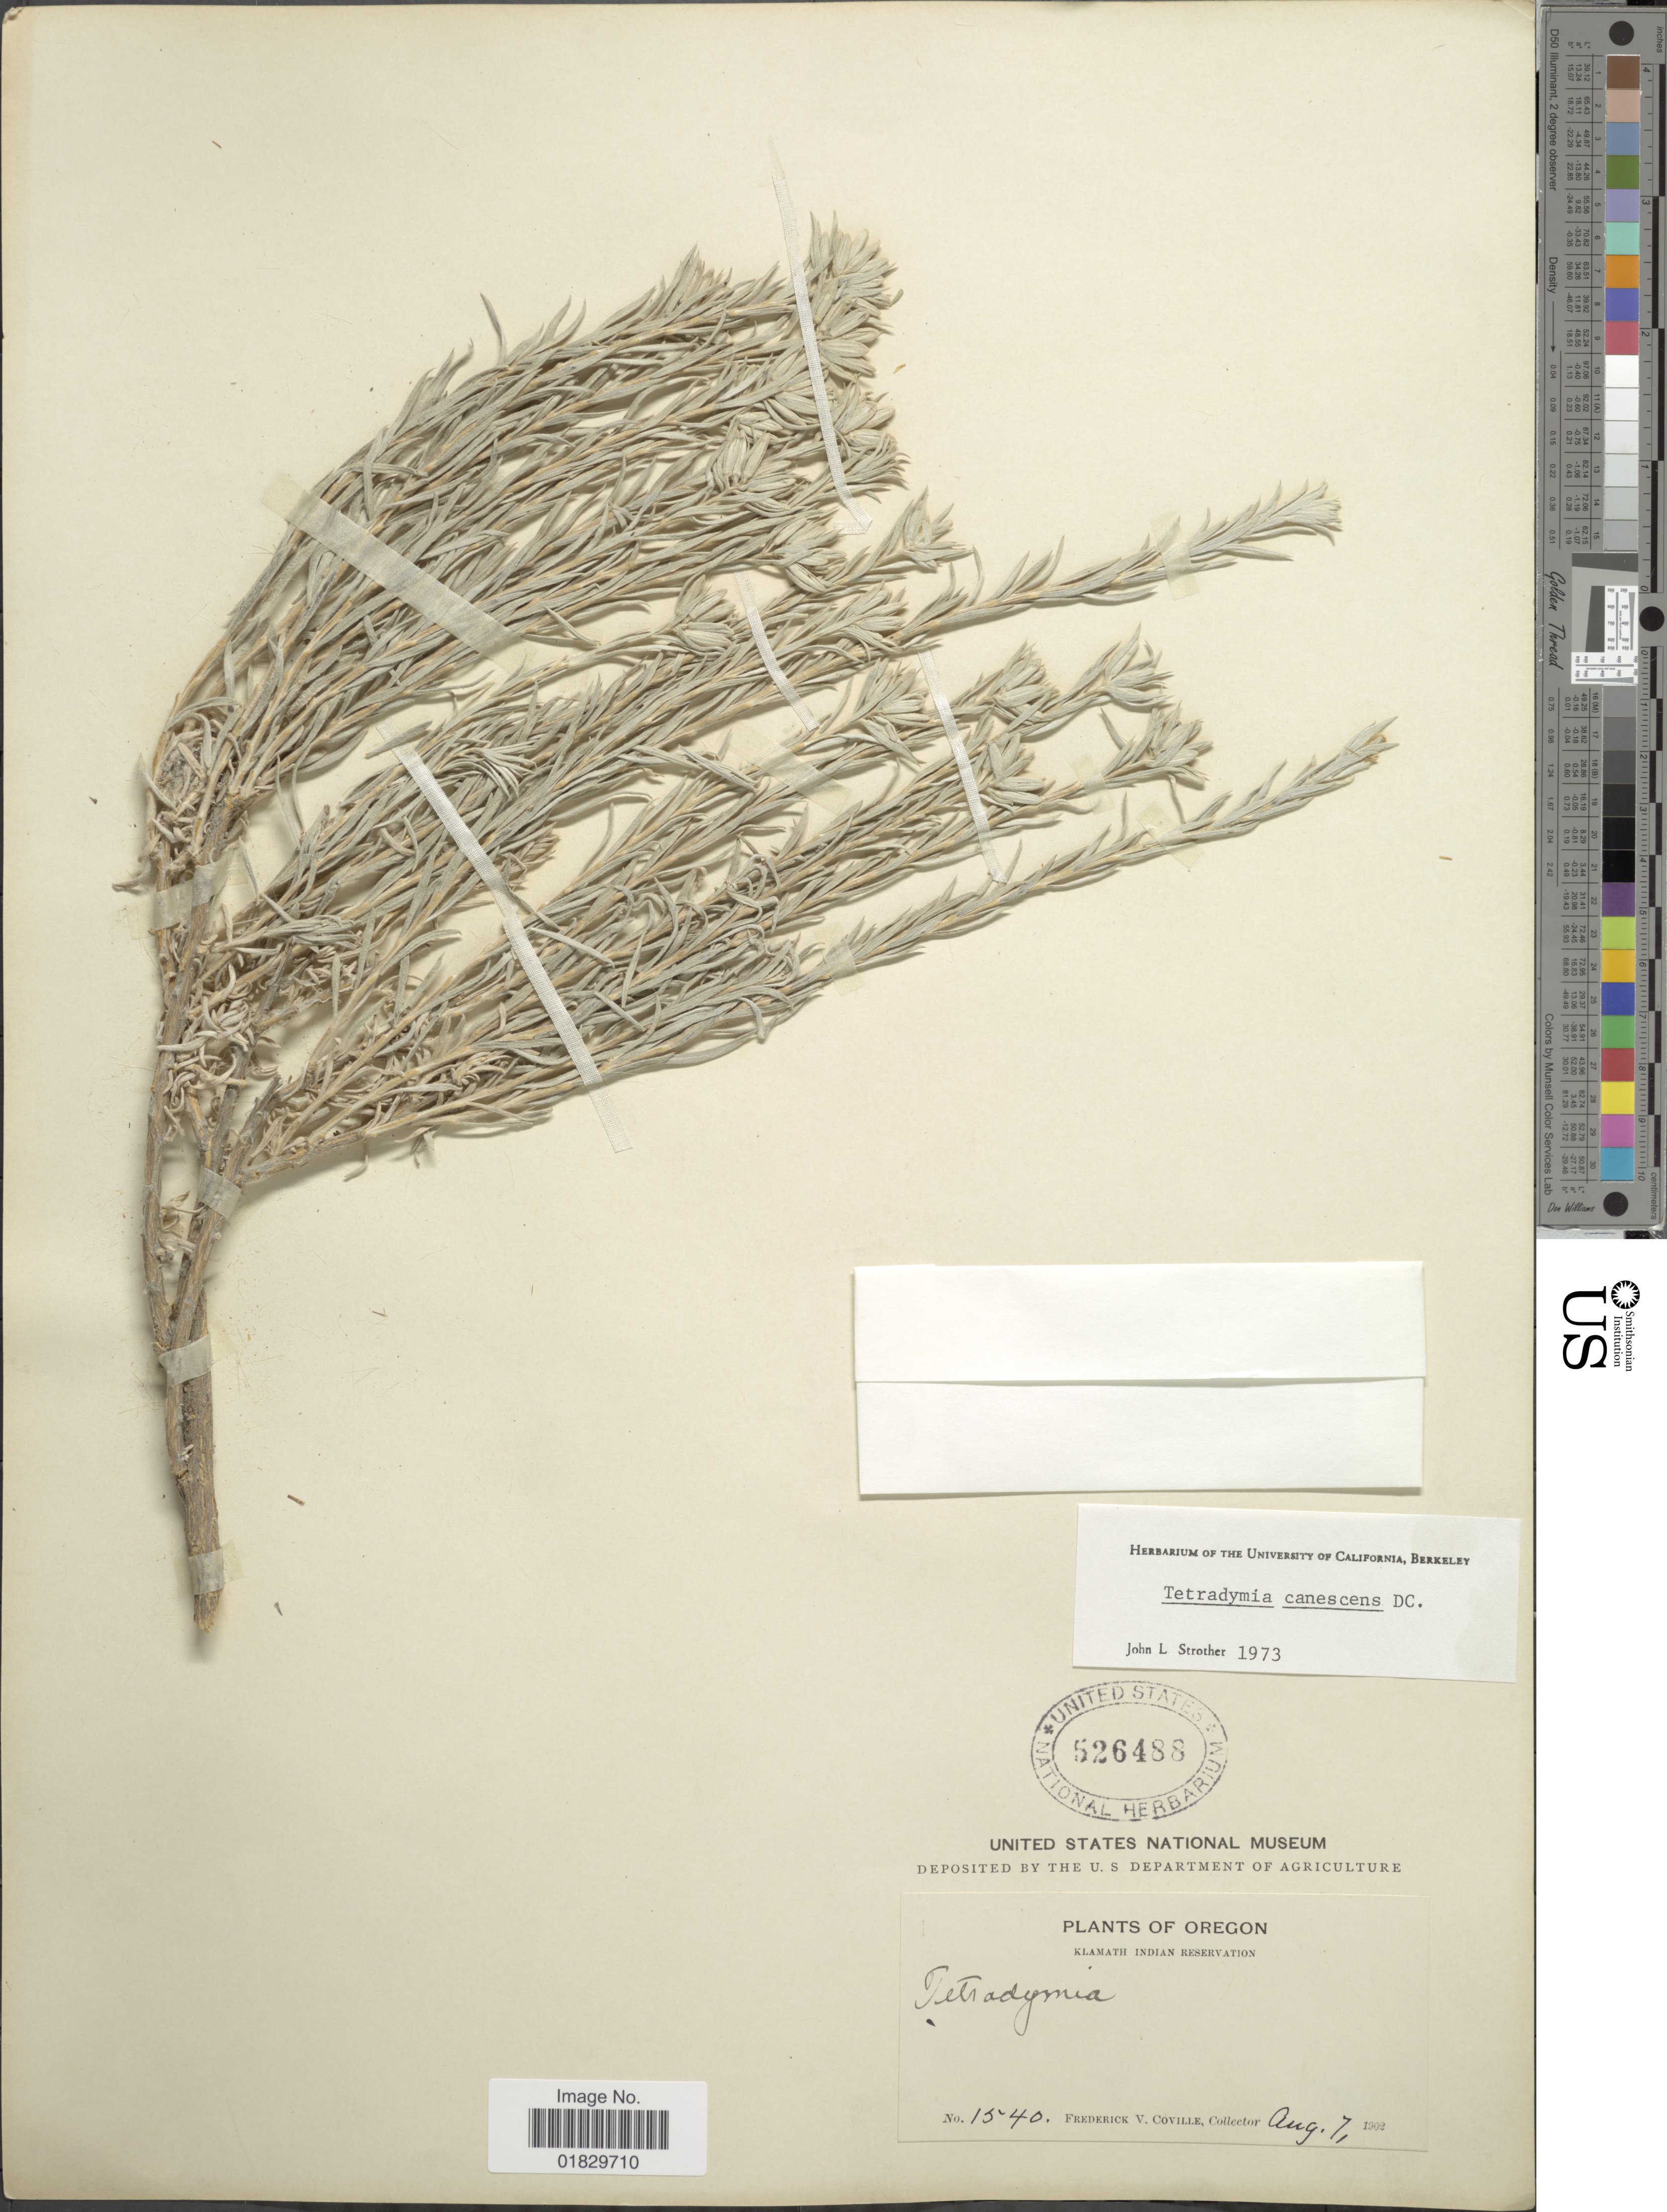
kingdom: Plantae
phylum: Tracheophyta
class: Magnoliopsida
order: Asterales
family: Asteraceae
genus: Tetradymia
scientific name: Tetradymia canescens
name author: DC.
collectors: F. V. Coville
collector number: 1540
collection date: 1902-08-07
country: United States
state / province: Oregon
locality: Klamath Indian Reservation.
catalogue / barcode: US 526488